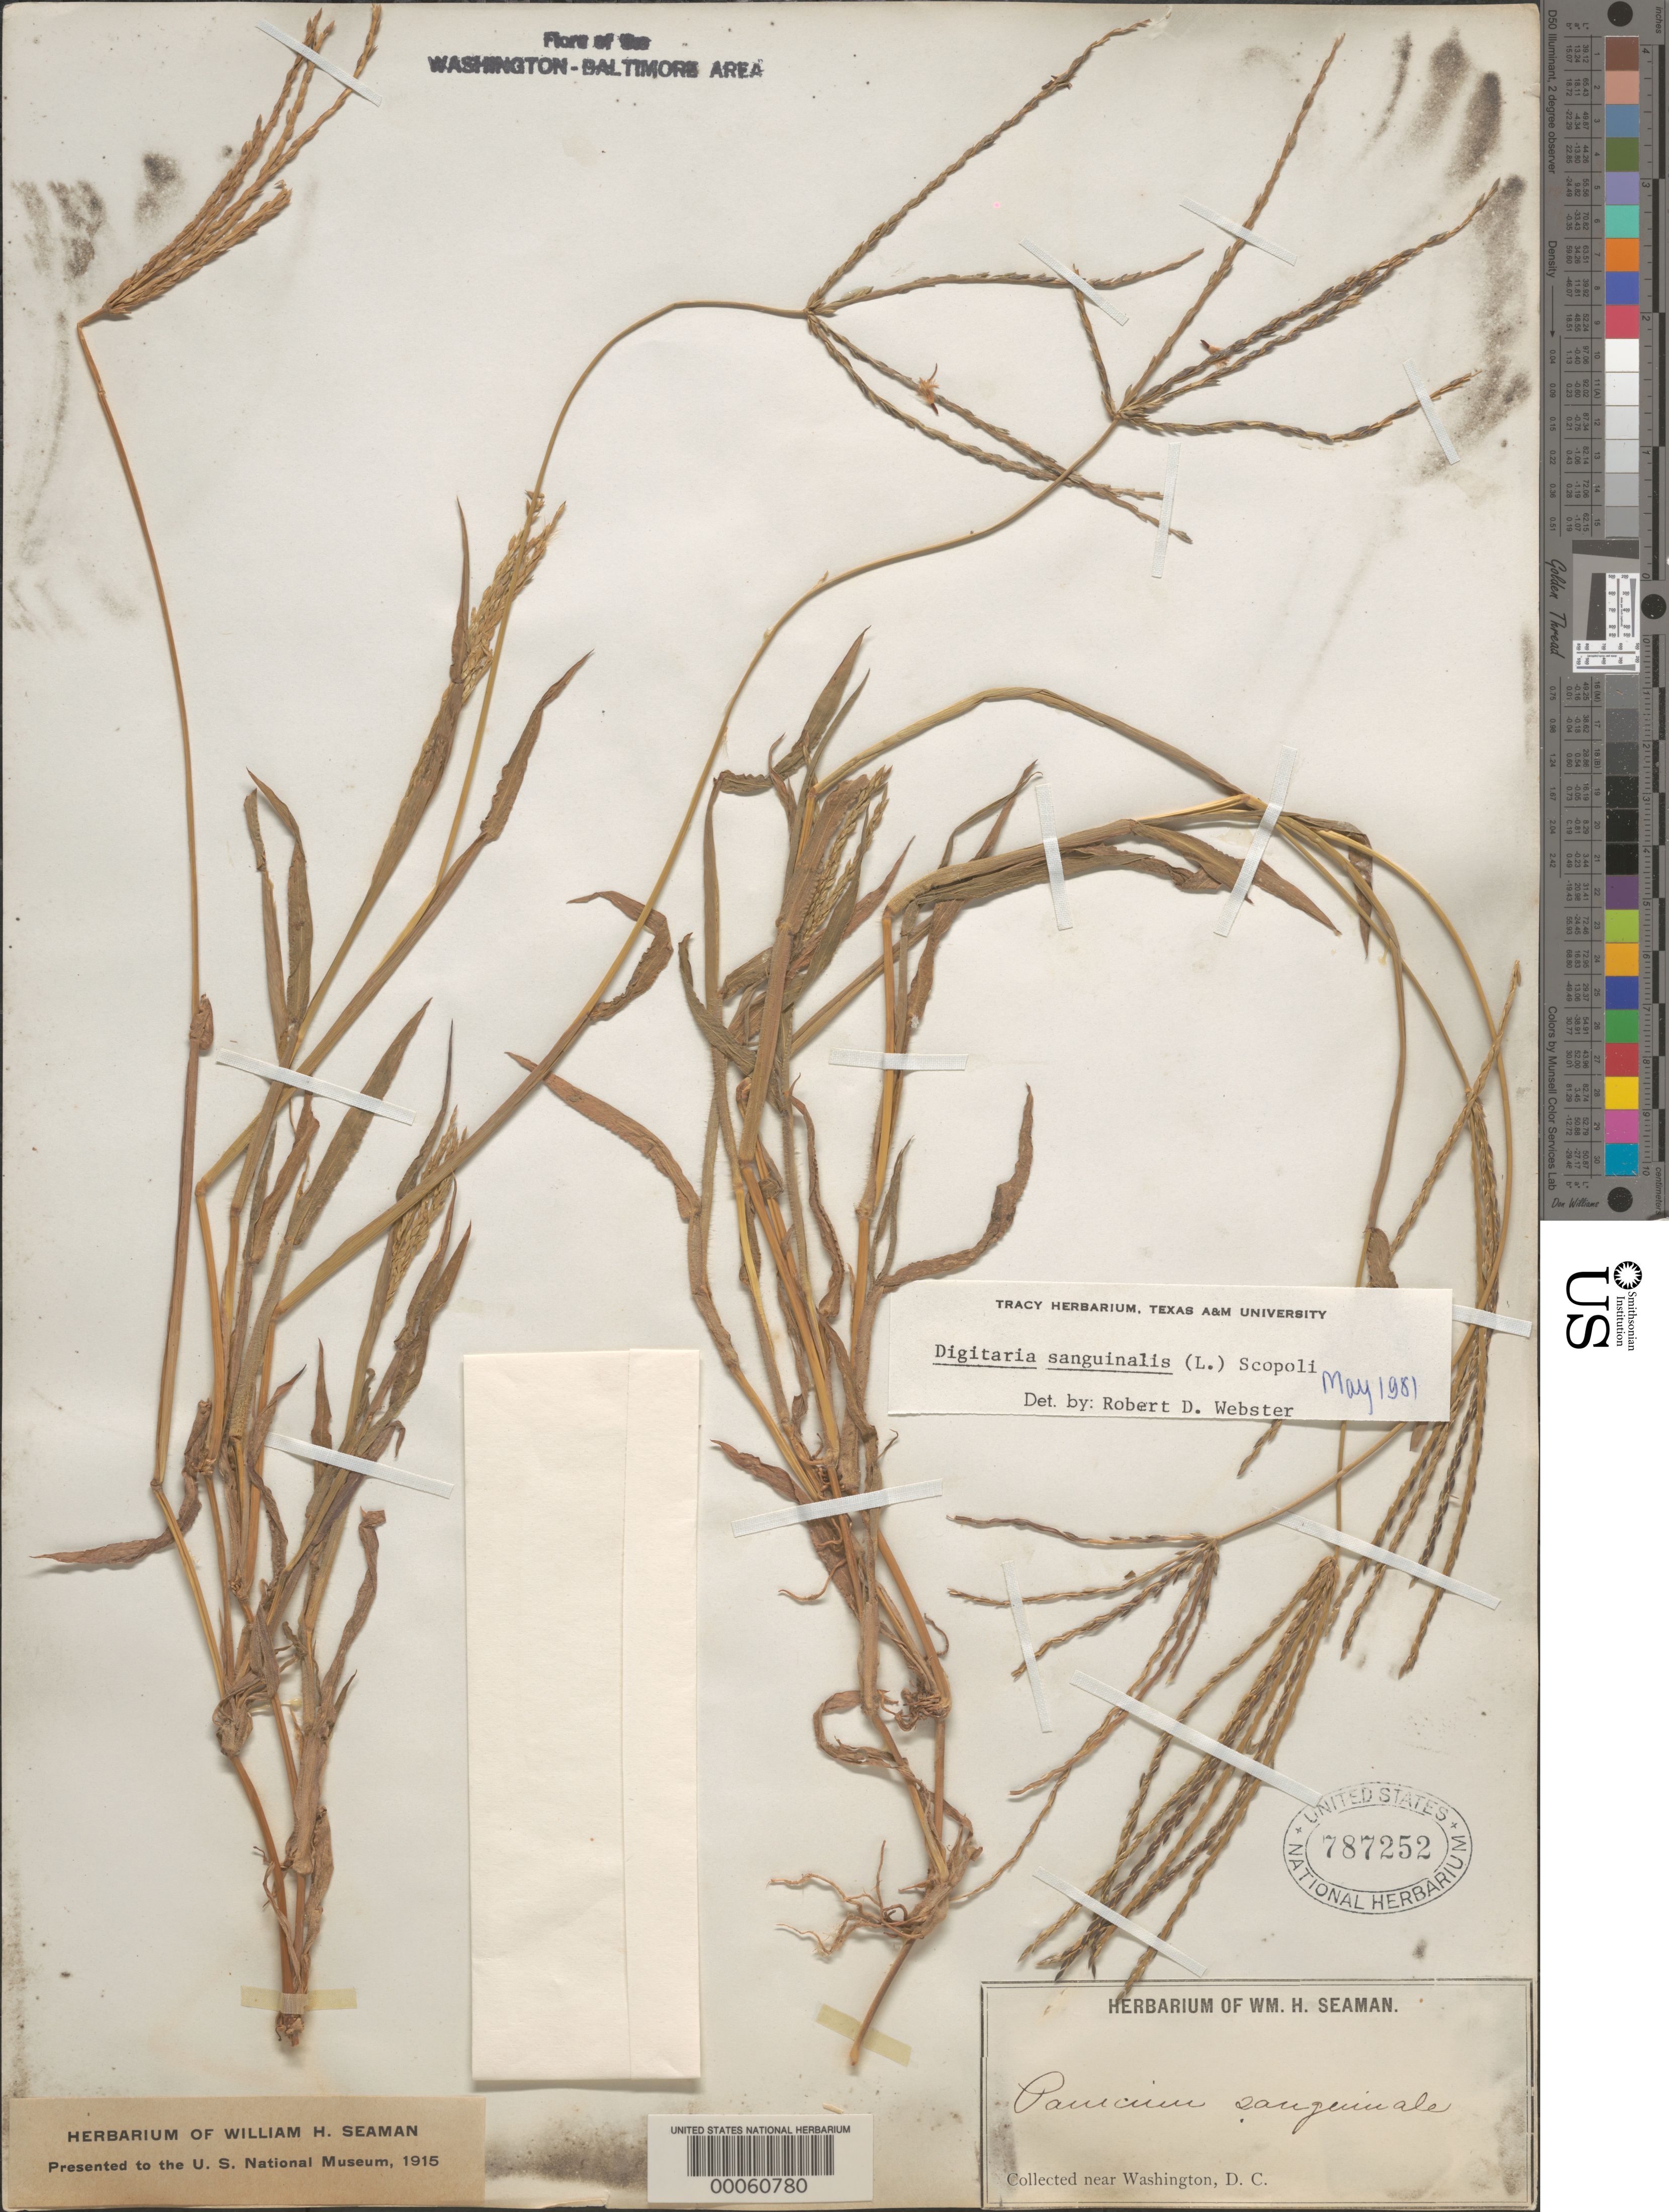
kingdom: Plantae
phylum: Tracheophyta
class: Liliopsida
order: Poales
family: Poaceae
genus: Digitaria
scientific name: Digitaria sanguinalis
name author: (L.) Scop.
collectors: W. Seaman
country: United States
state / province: District of Columbia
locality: Near Washington DC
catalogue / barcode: US 787252